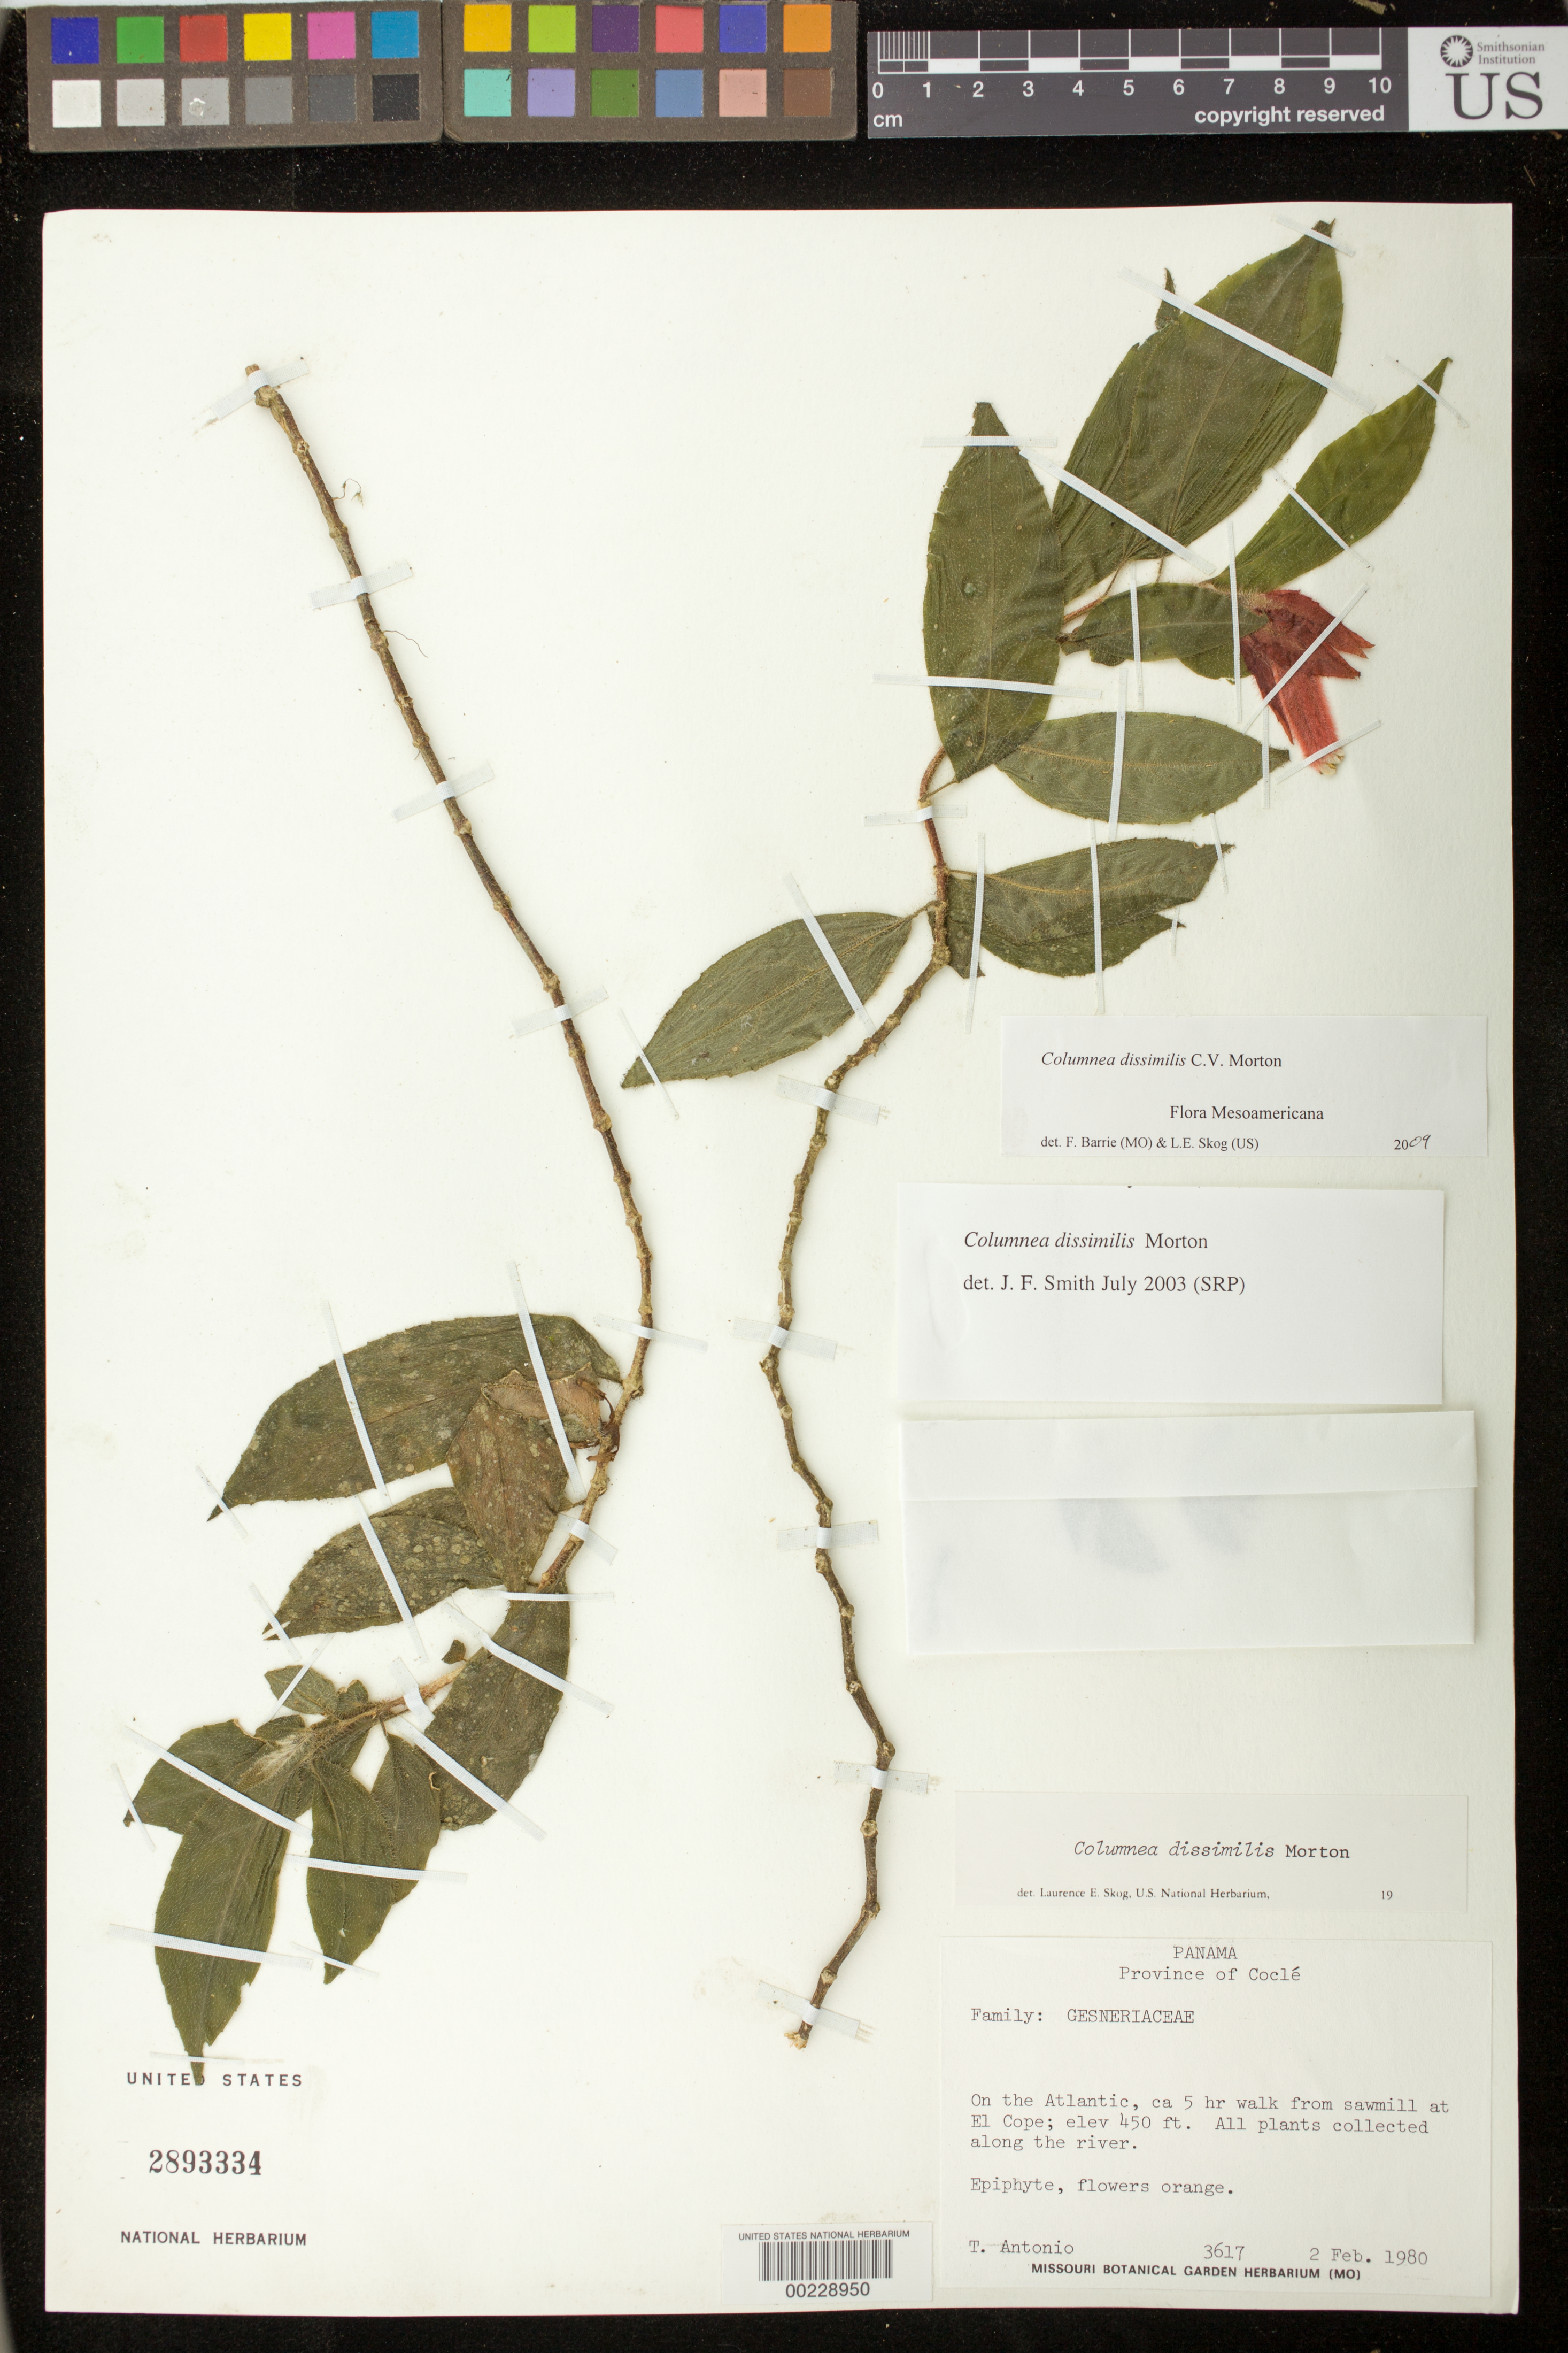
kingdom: Plantae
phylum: Tracheophyta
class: Magnoliopsida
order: Lamiales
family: Gesneriaceae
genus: Columnea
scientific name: Columnea dissimilis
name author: C.V. Morton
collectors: T. Antonio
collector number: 3617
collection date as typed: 02 Feb 1980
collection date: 1980-02-02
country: Panama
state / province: Coclé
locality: On the Atlantic, ca 5 hr walk from sawmill at El Cope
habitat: All plants collected along the river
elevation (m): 137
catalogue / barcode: US 2893334